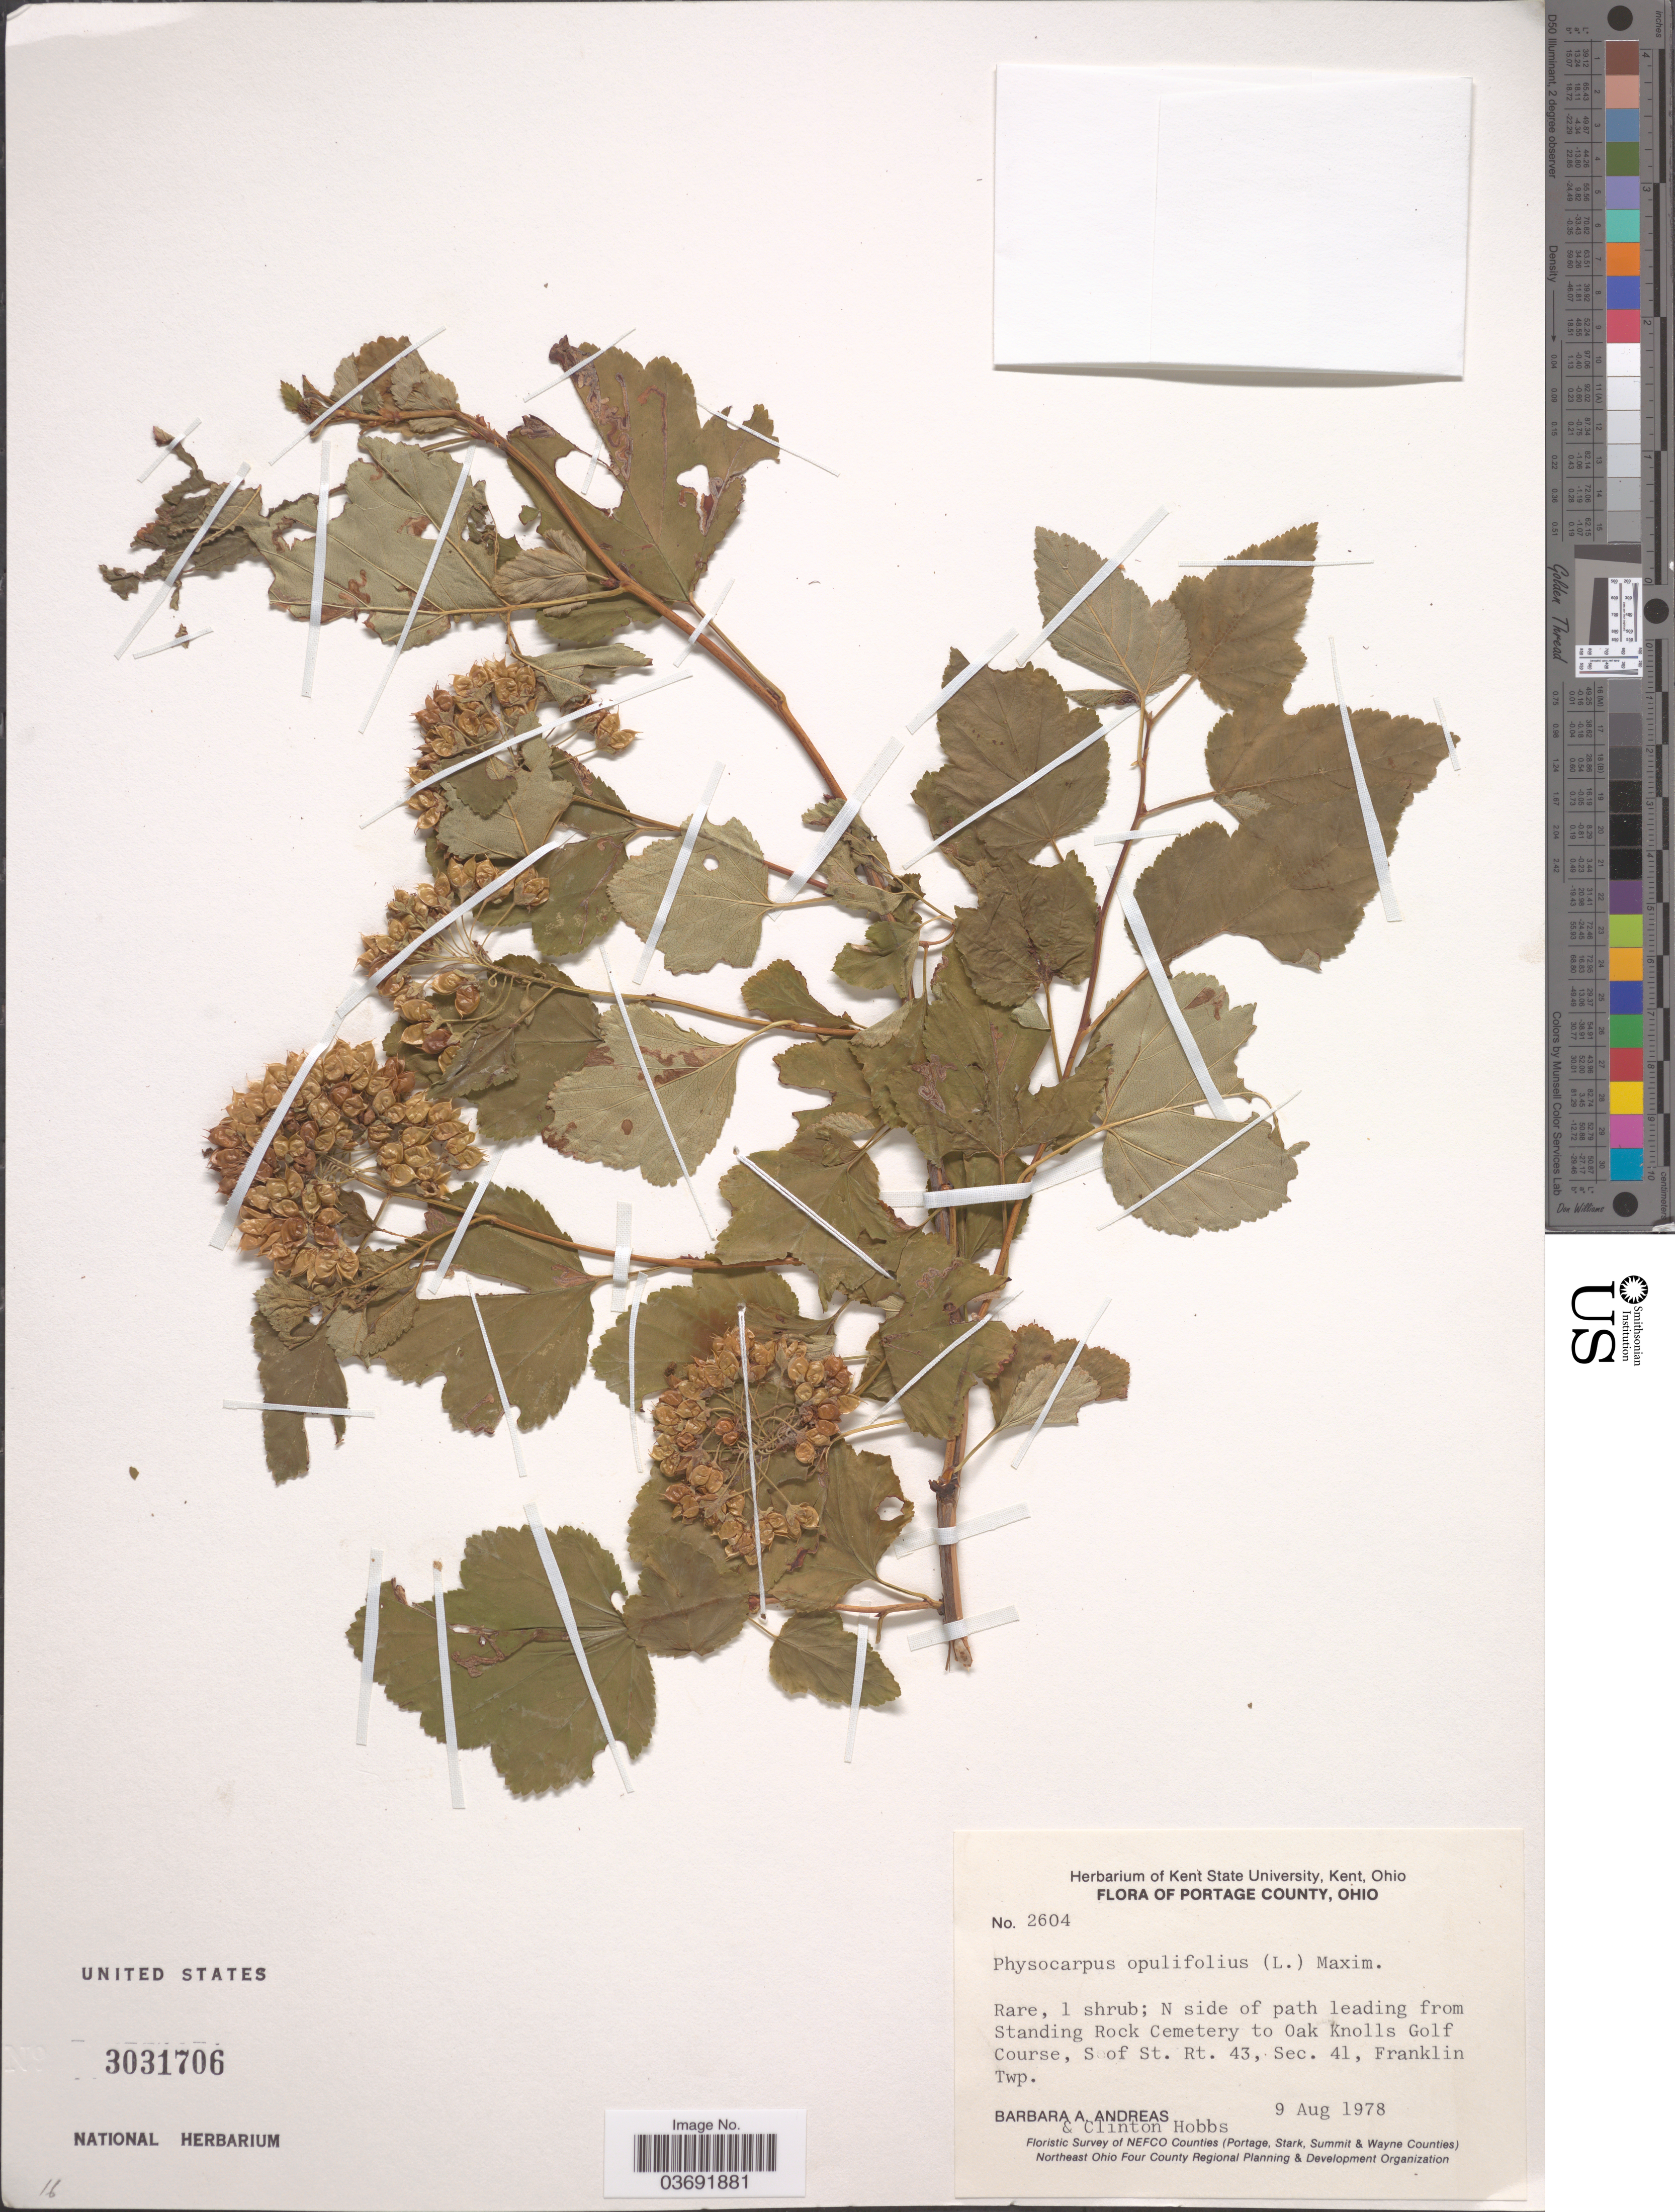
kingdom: Plantae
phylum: Tracheophyta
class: Magnoliopsida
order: Rosales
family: Rosaceae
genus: Physocarpus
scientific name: Physocarpus opulifolius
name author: (L.) Maxim.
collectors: B. A. Andreas & C. Hobbs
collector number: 2604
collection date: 1978-08-09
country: United States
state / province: Ohio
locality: Portage County. N side of path leading from Standing Rock Cemetery to Oak Knolls Golf Course, S of St. Rt. 43, Sec. 41, Franklin Twp.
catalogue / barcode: US 3031706